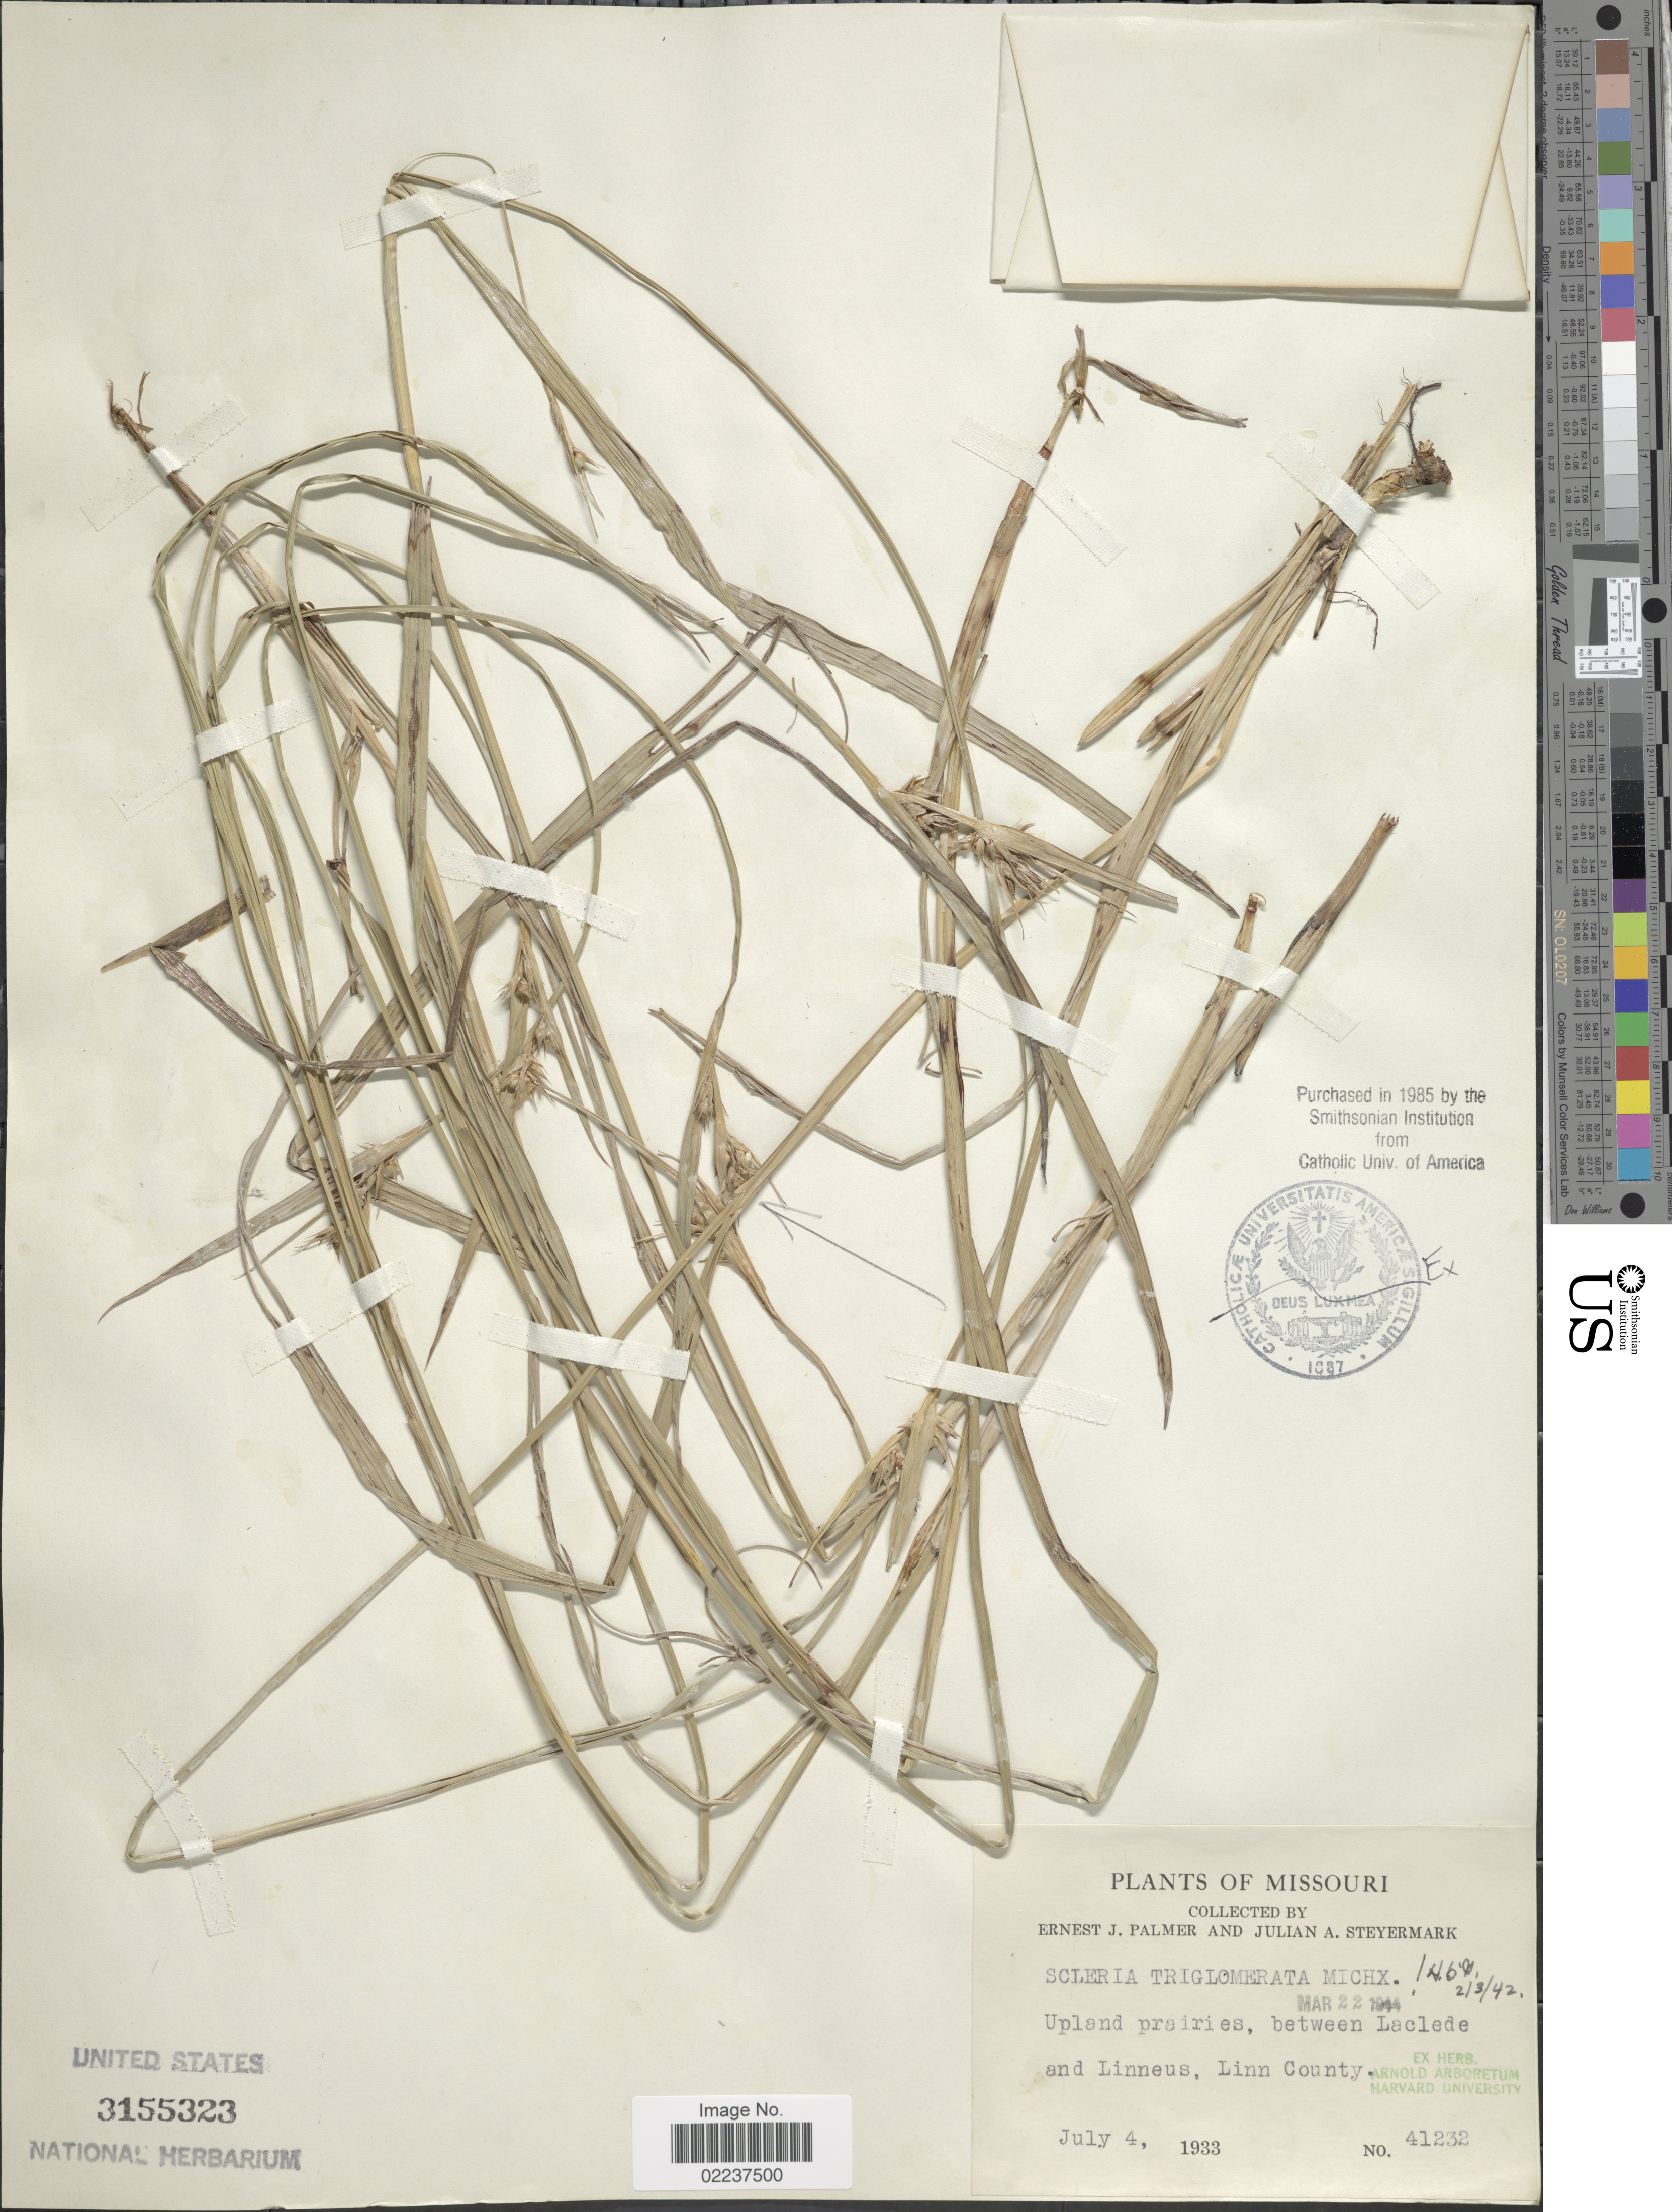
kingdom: Plantae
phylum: Tracheophyta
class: Liliopsida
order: Poales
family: Cyperaceae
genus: Scleria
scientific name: Scleria triglomerata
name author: Michx.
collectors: E. J. Palmer & J. Steyermark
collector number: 41232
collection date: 1933-07-04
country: United States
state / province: Missouri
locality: Upland prairies, between Laclede and Linneus, Linn County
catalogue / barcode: US 3155323